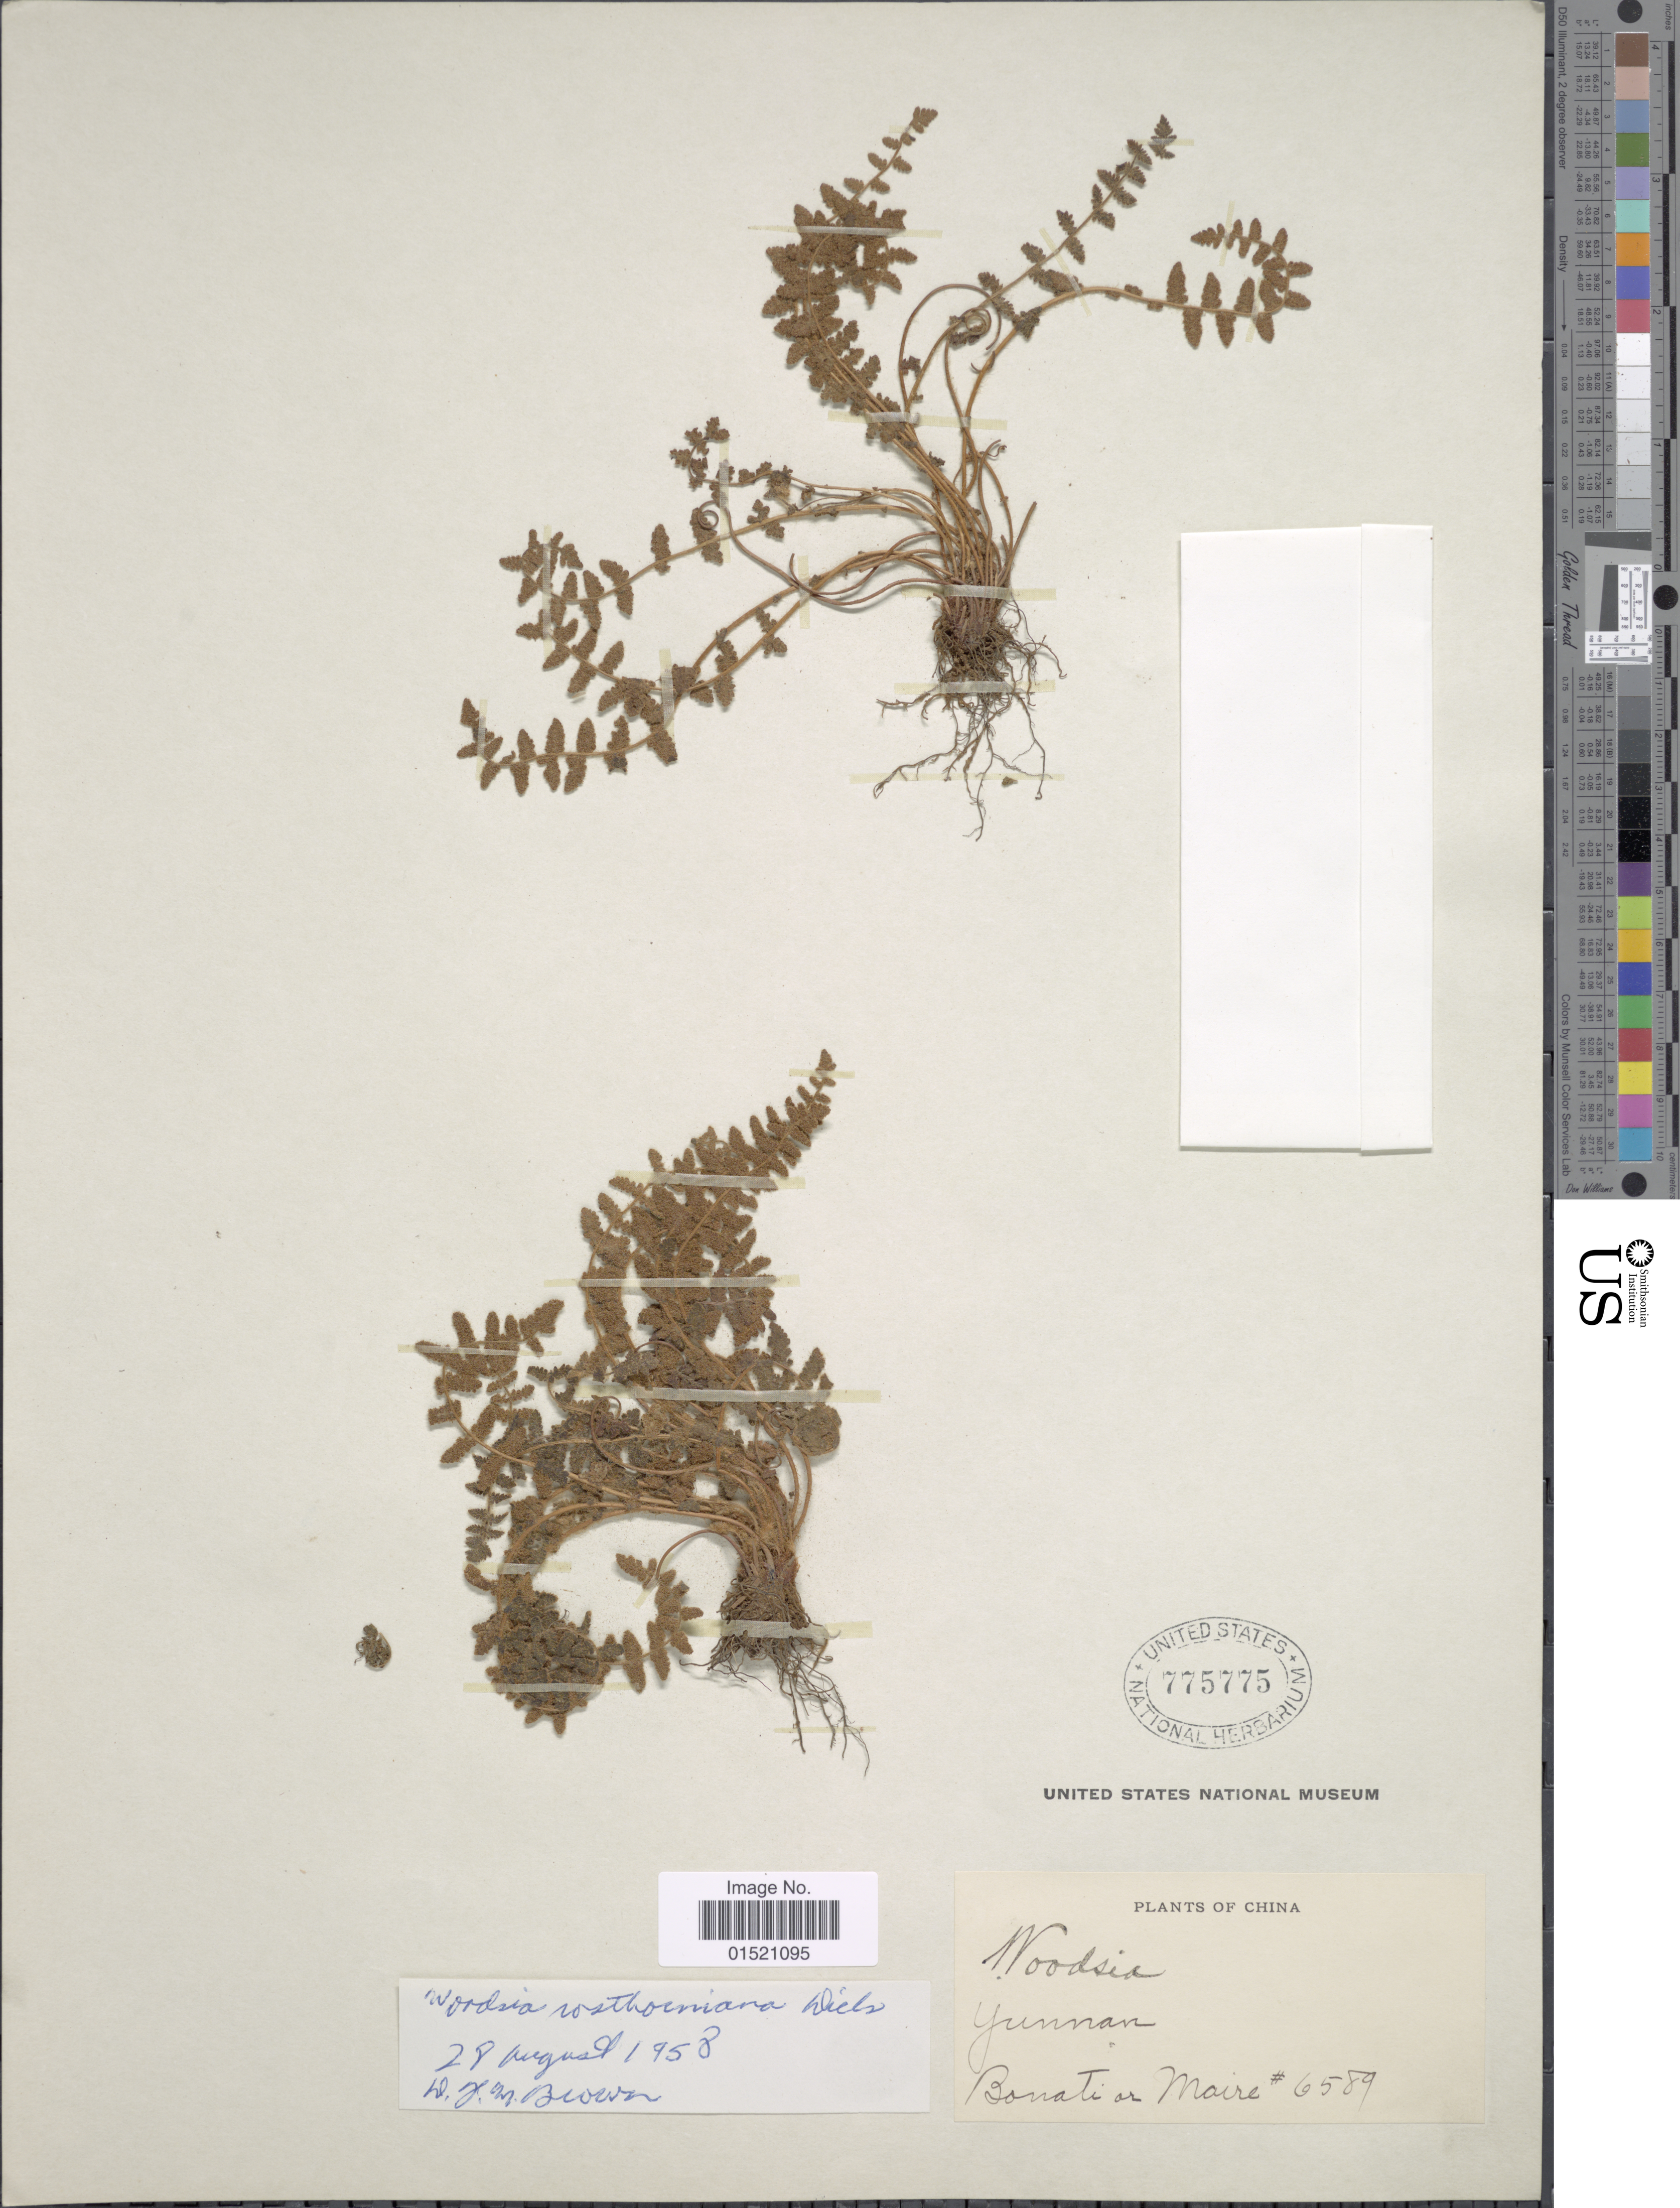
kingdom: Plantae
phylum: Tracheophyta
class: Polypodiopsida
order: Polypodiales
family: Woodsiaceae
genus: Woodsia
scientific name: Woodsia rosthorniana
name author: Diels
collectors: -. Bonati & Maire, --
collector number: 6589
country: China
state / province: Yunnan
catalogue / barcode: US 775775